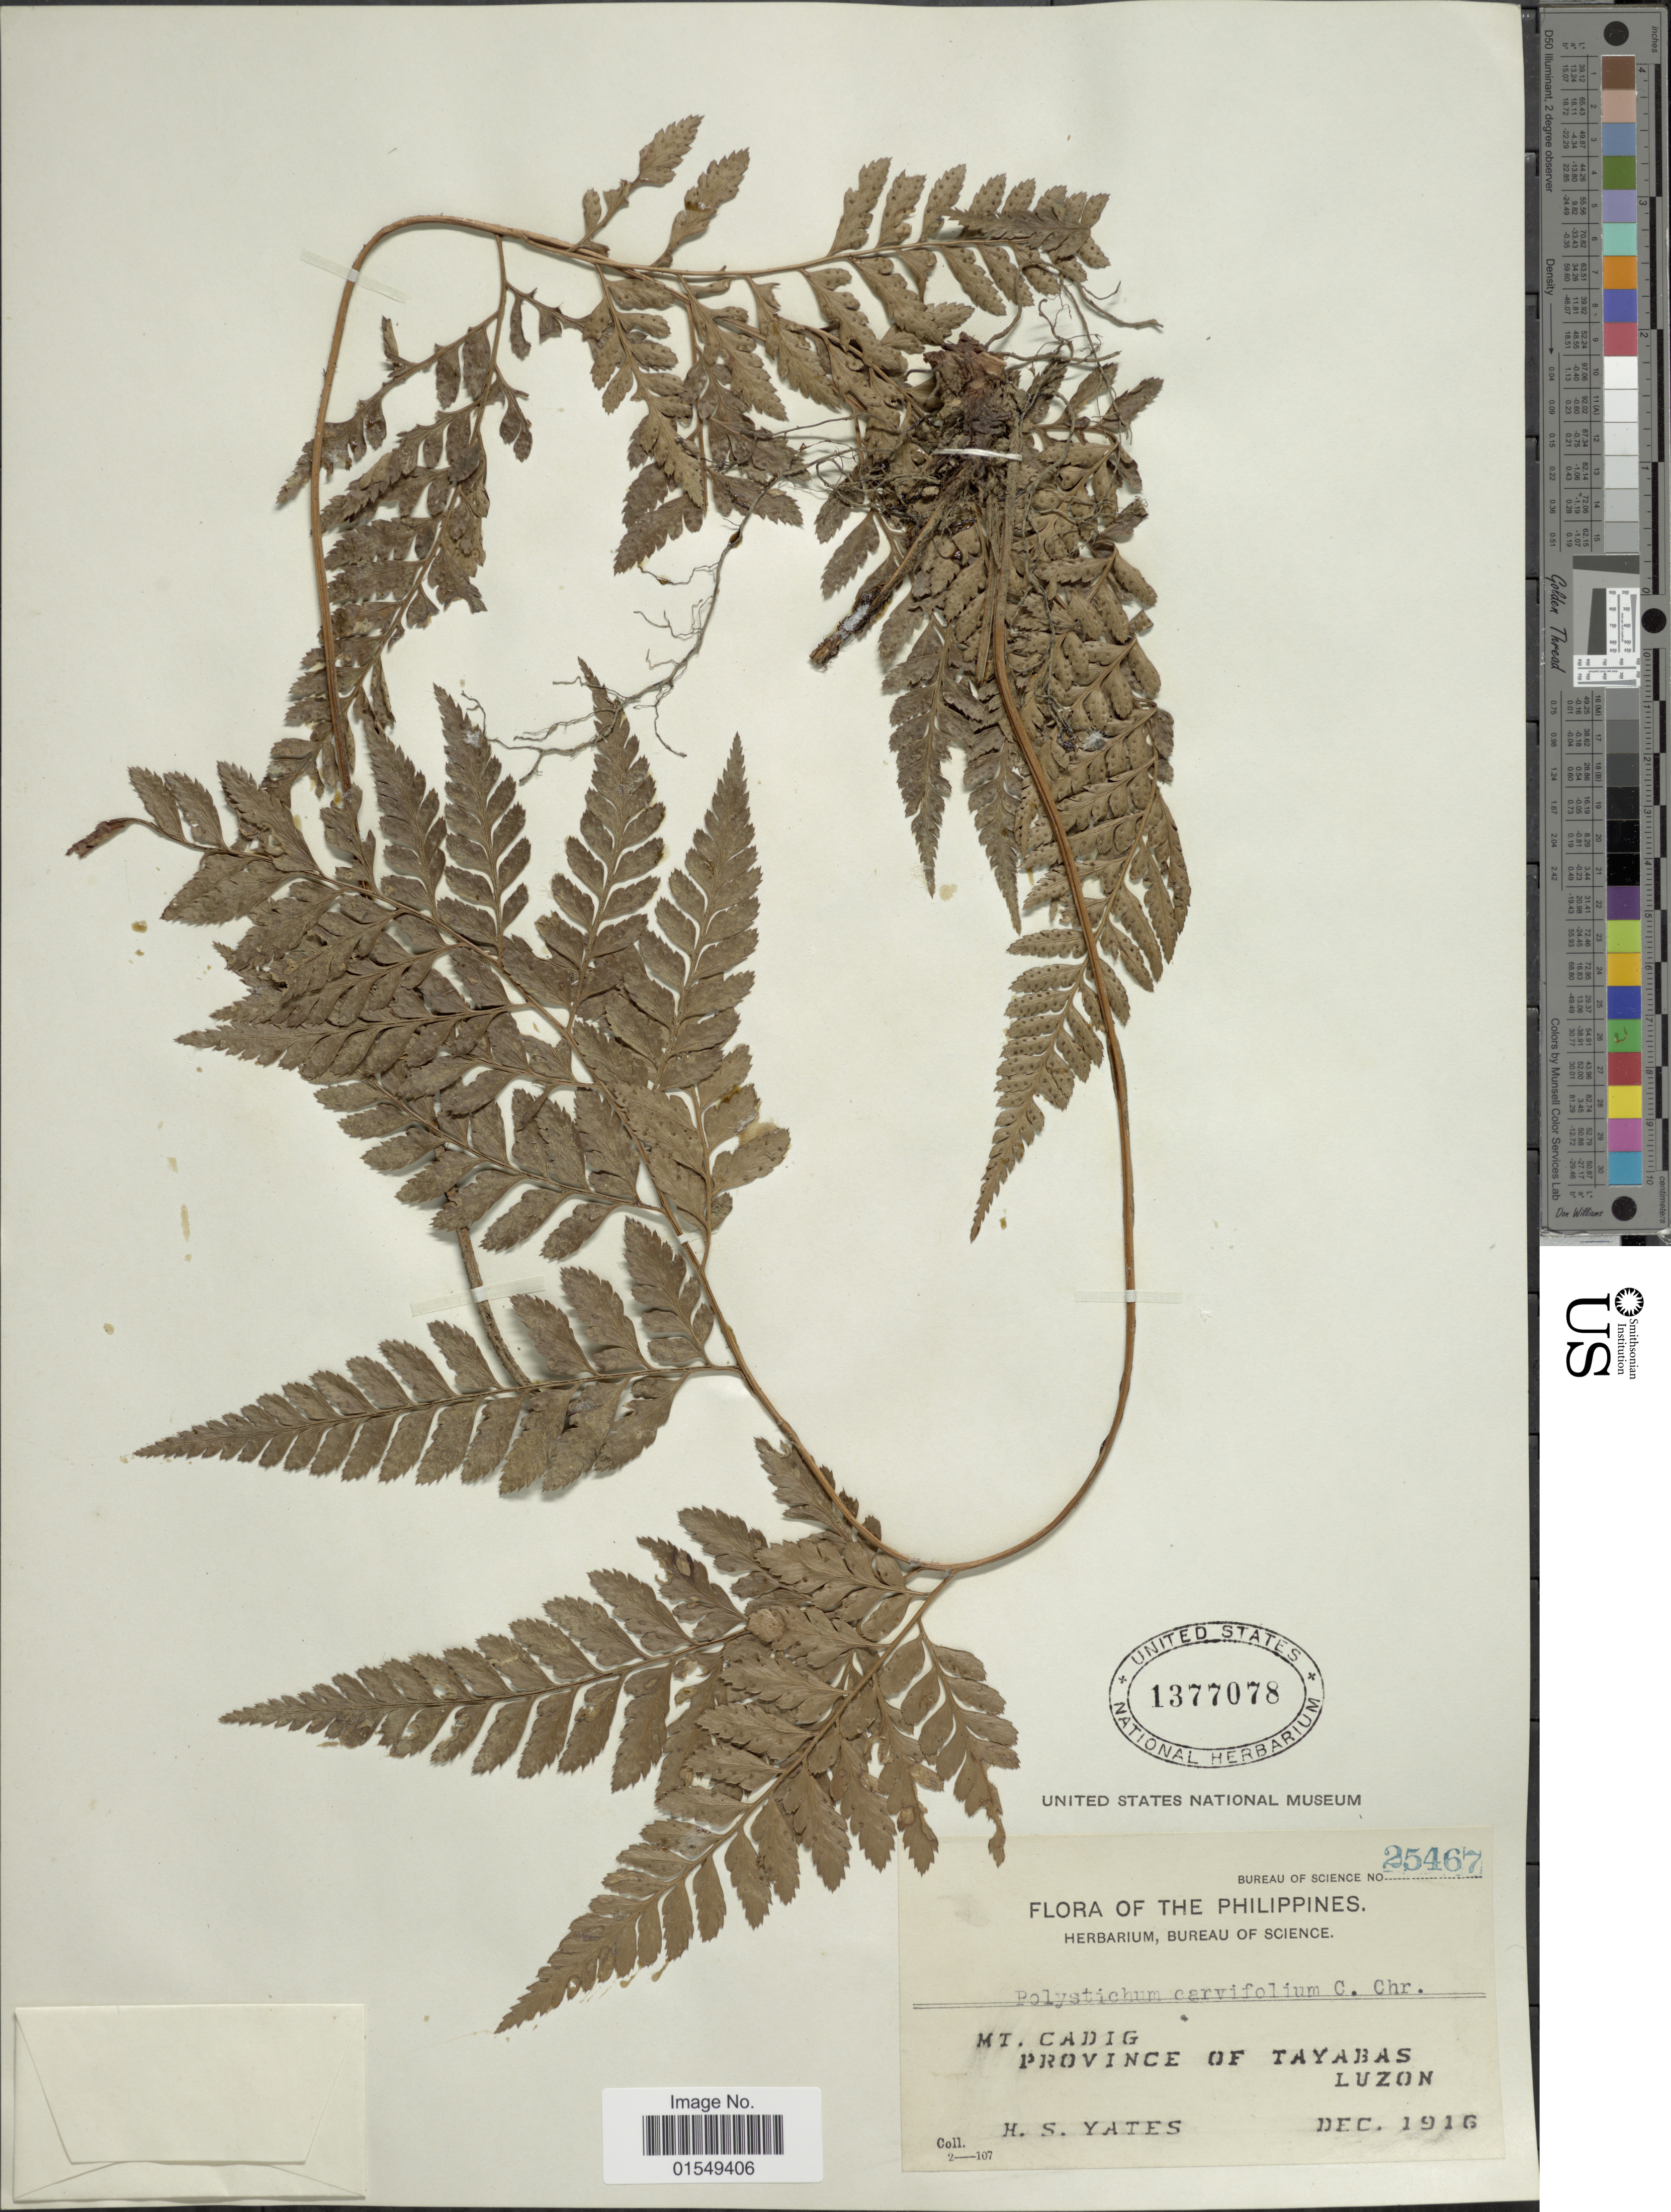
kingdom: Plantae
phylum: Tracheophyta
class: Polypodiopsida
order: Polypodiales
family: Dryopteridaceae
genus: Arachniodes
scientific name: Arachniodes carvifolia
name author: (Kunze) Ching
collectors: H. S. Yates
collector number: Bureau of Science 25467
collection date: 1916-12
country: Philippines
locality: Mt. Cadig, Province of Tayabas, Luzon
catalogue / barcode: US 1377078